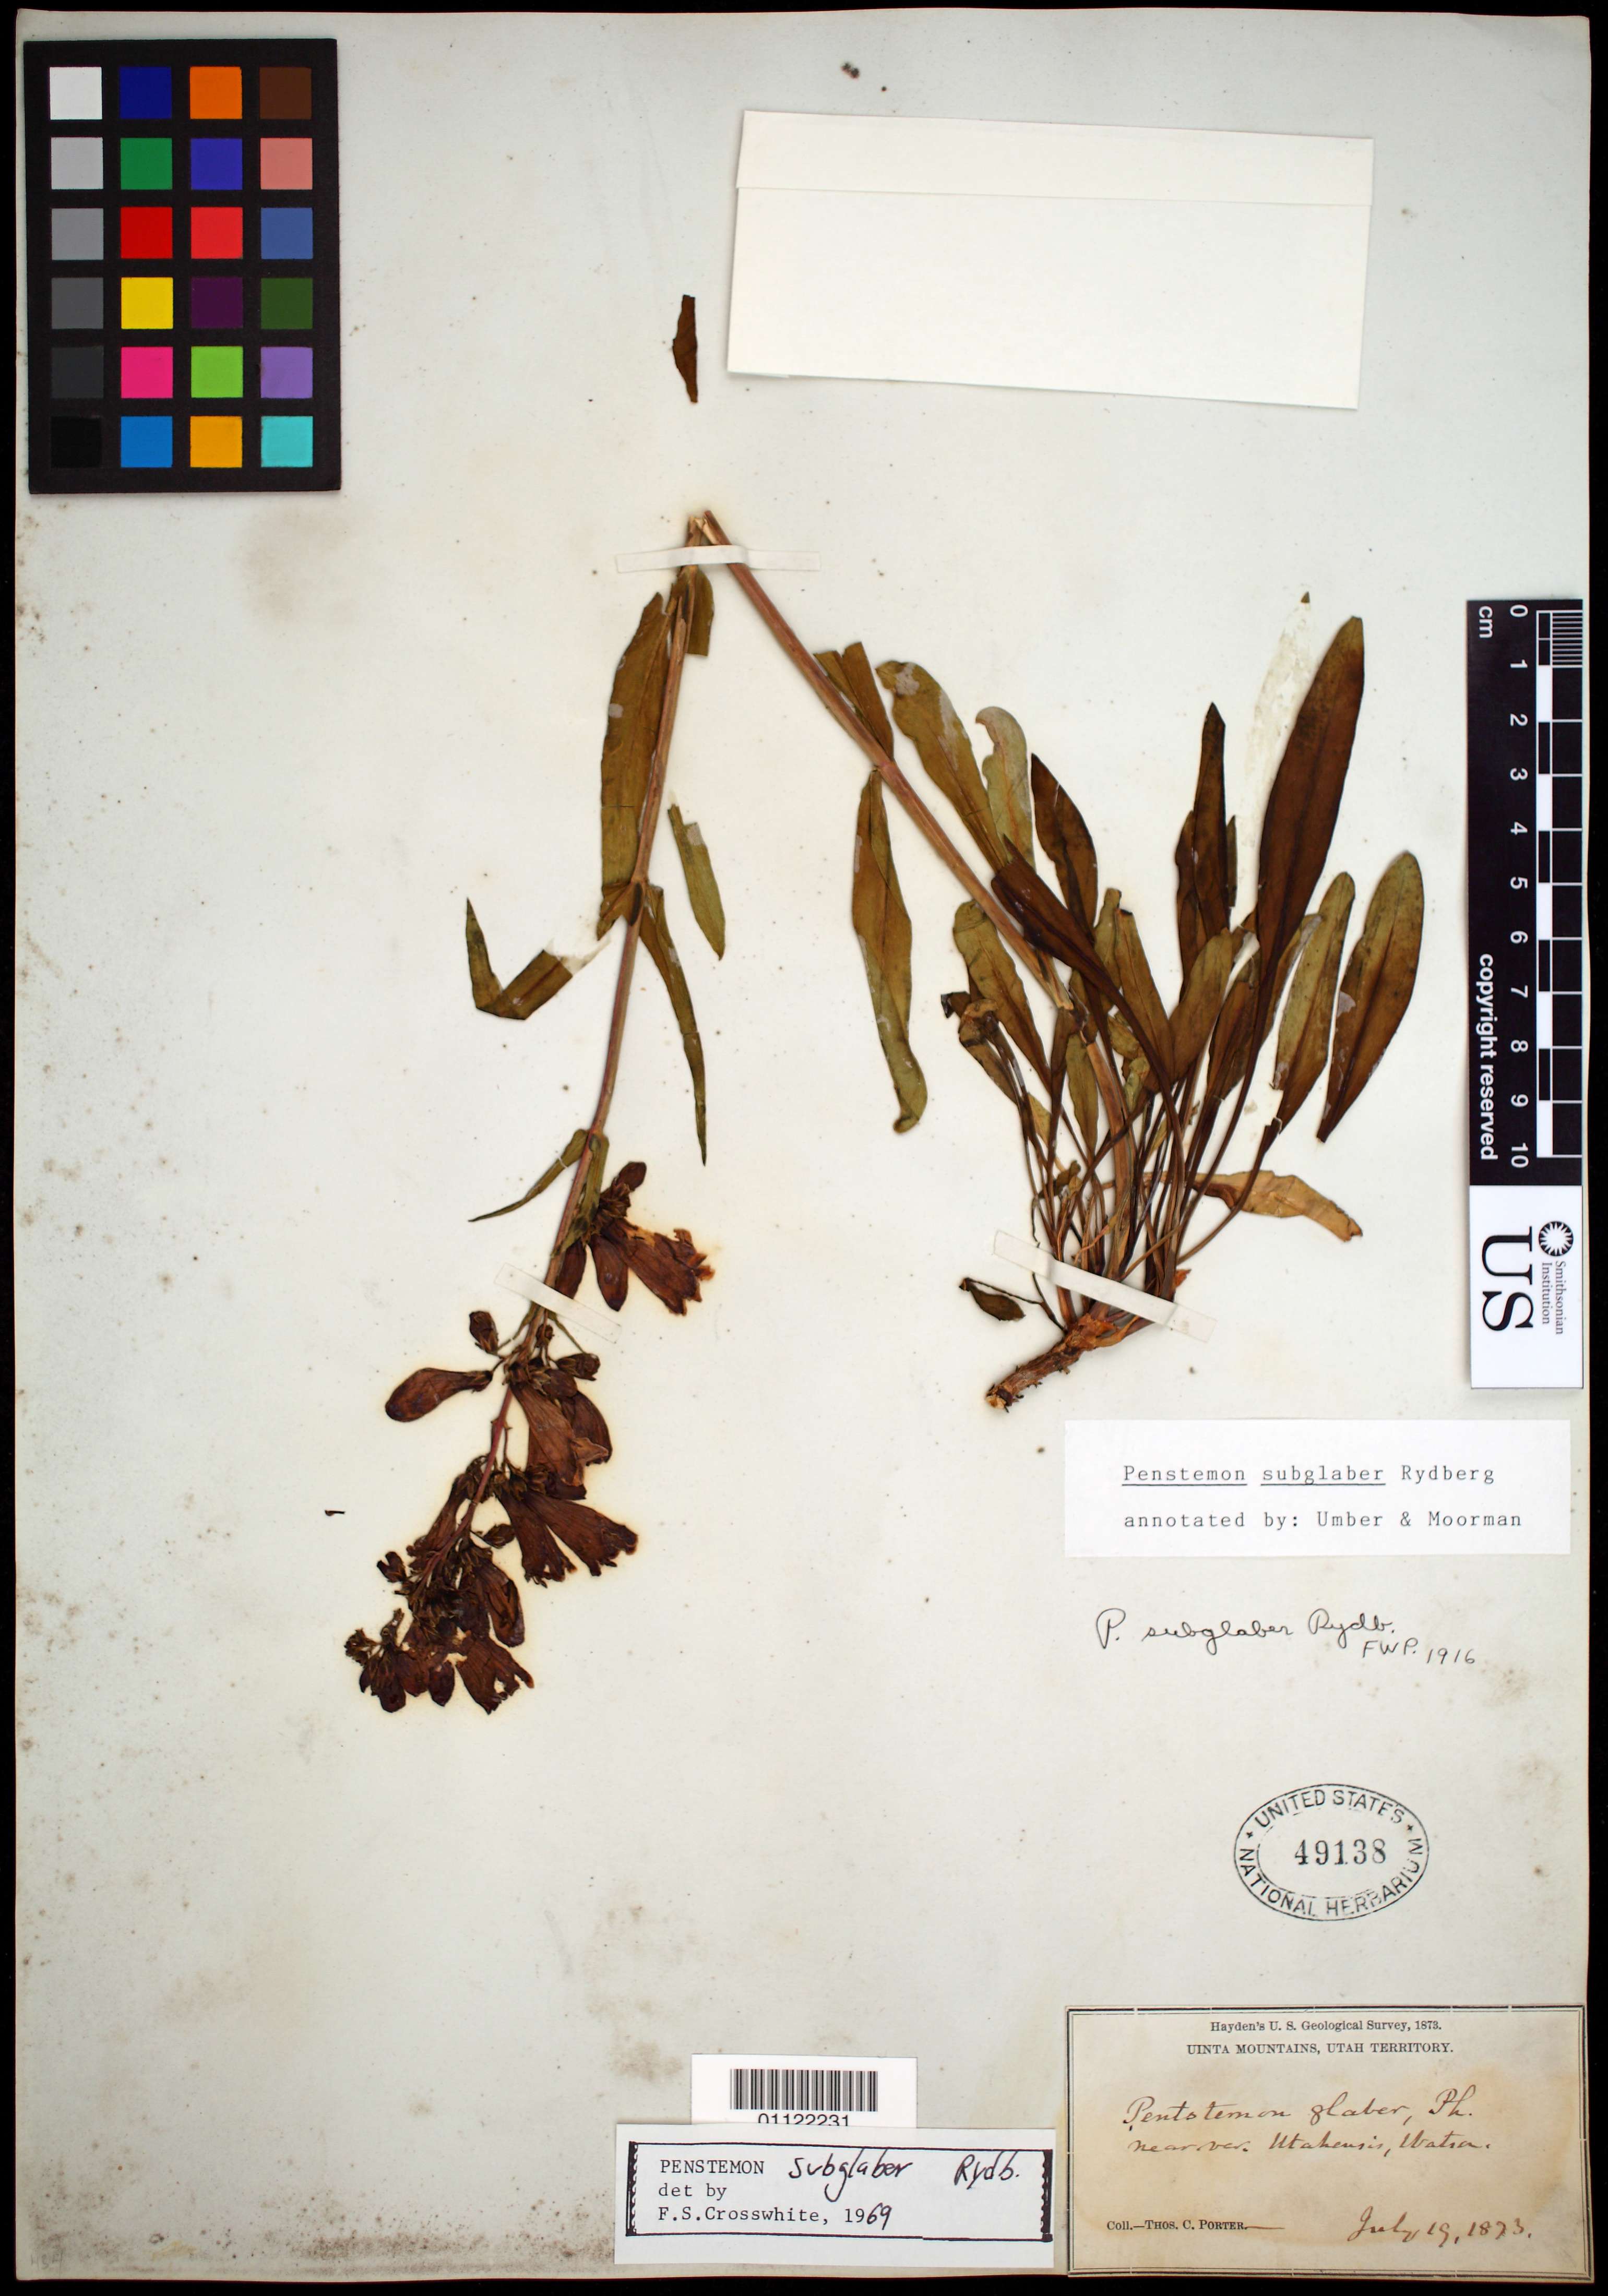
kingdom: Plantae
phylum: Tracheophyta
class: Magnoliopsida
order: Lamiales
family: Plantaginaceae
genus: Penstemon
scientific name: Penstemon subglaber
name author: Rydb.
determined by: Crosswhite, F. S.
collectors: T. C. Porter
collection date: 1873-07-19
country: United States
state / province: Utah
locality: Uinta Mountains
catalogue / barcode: US 49138